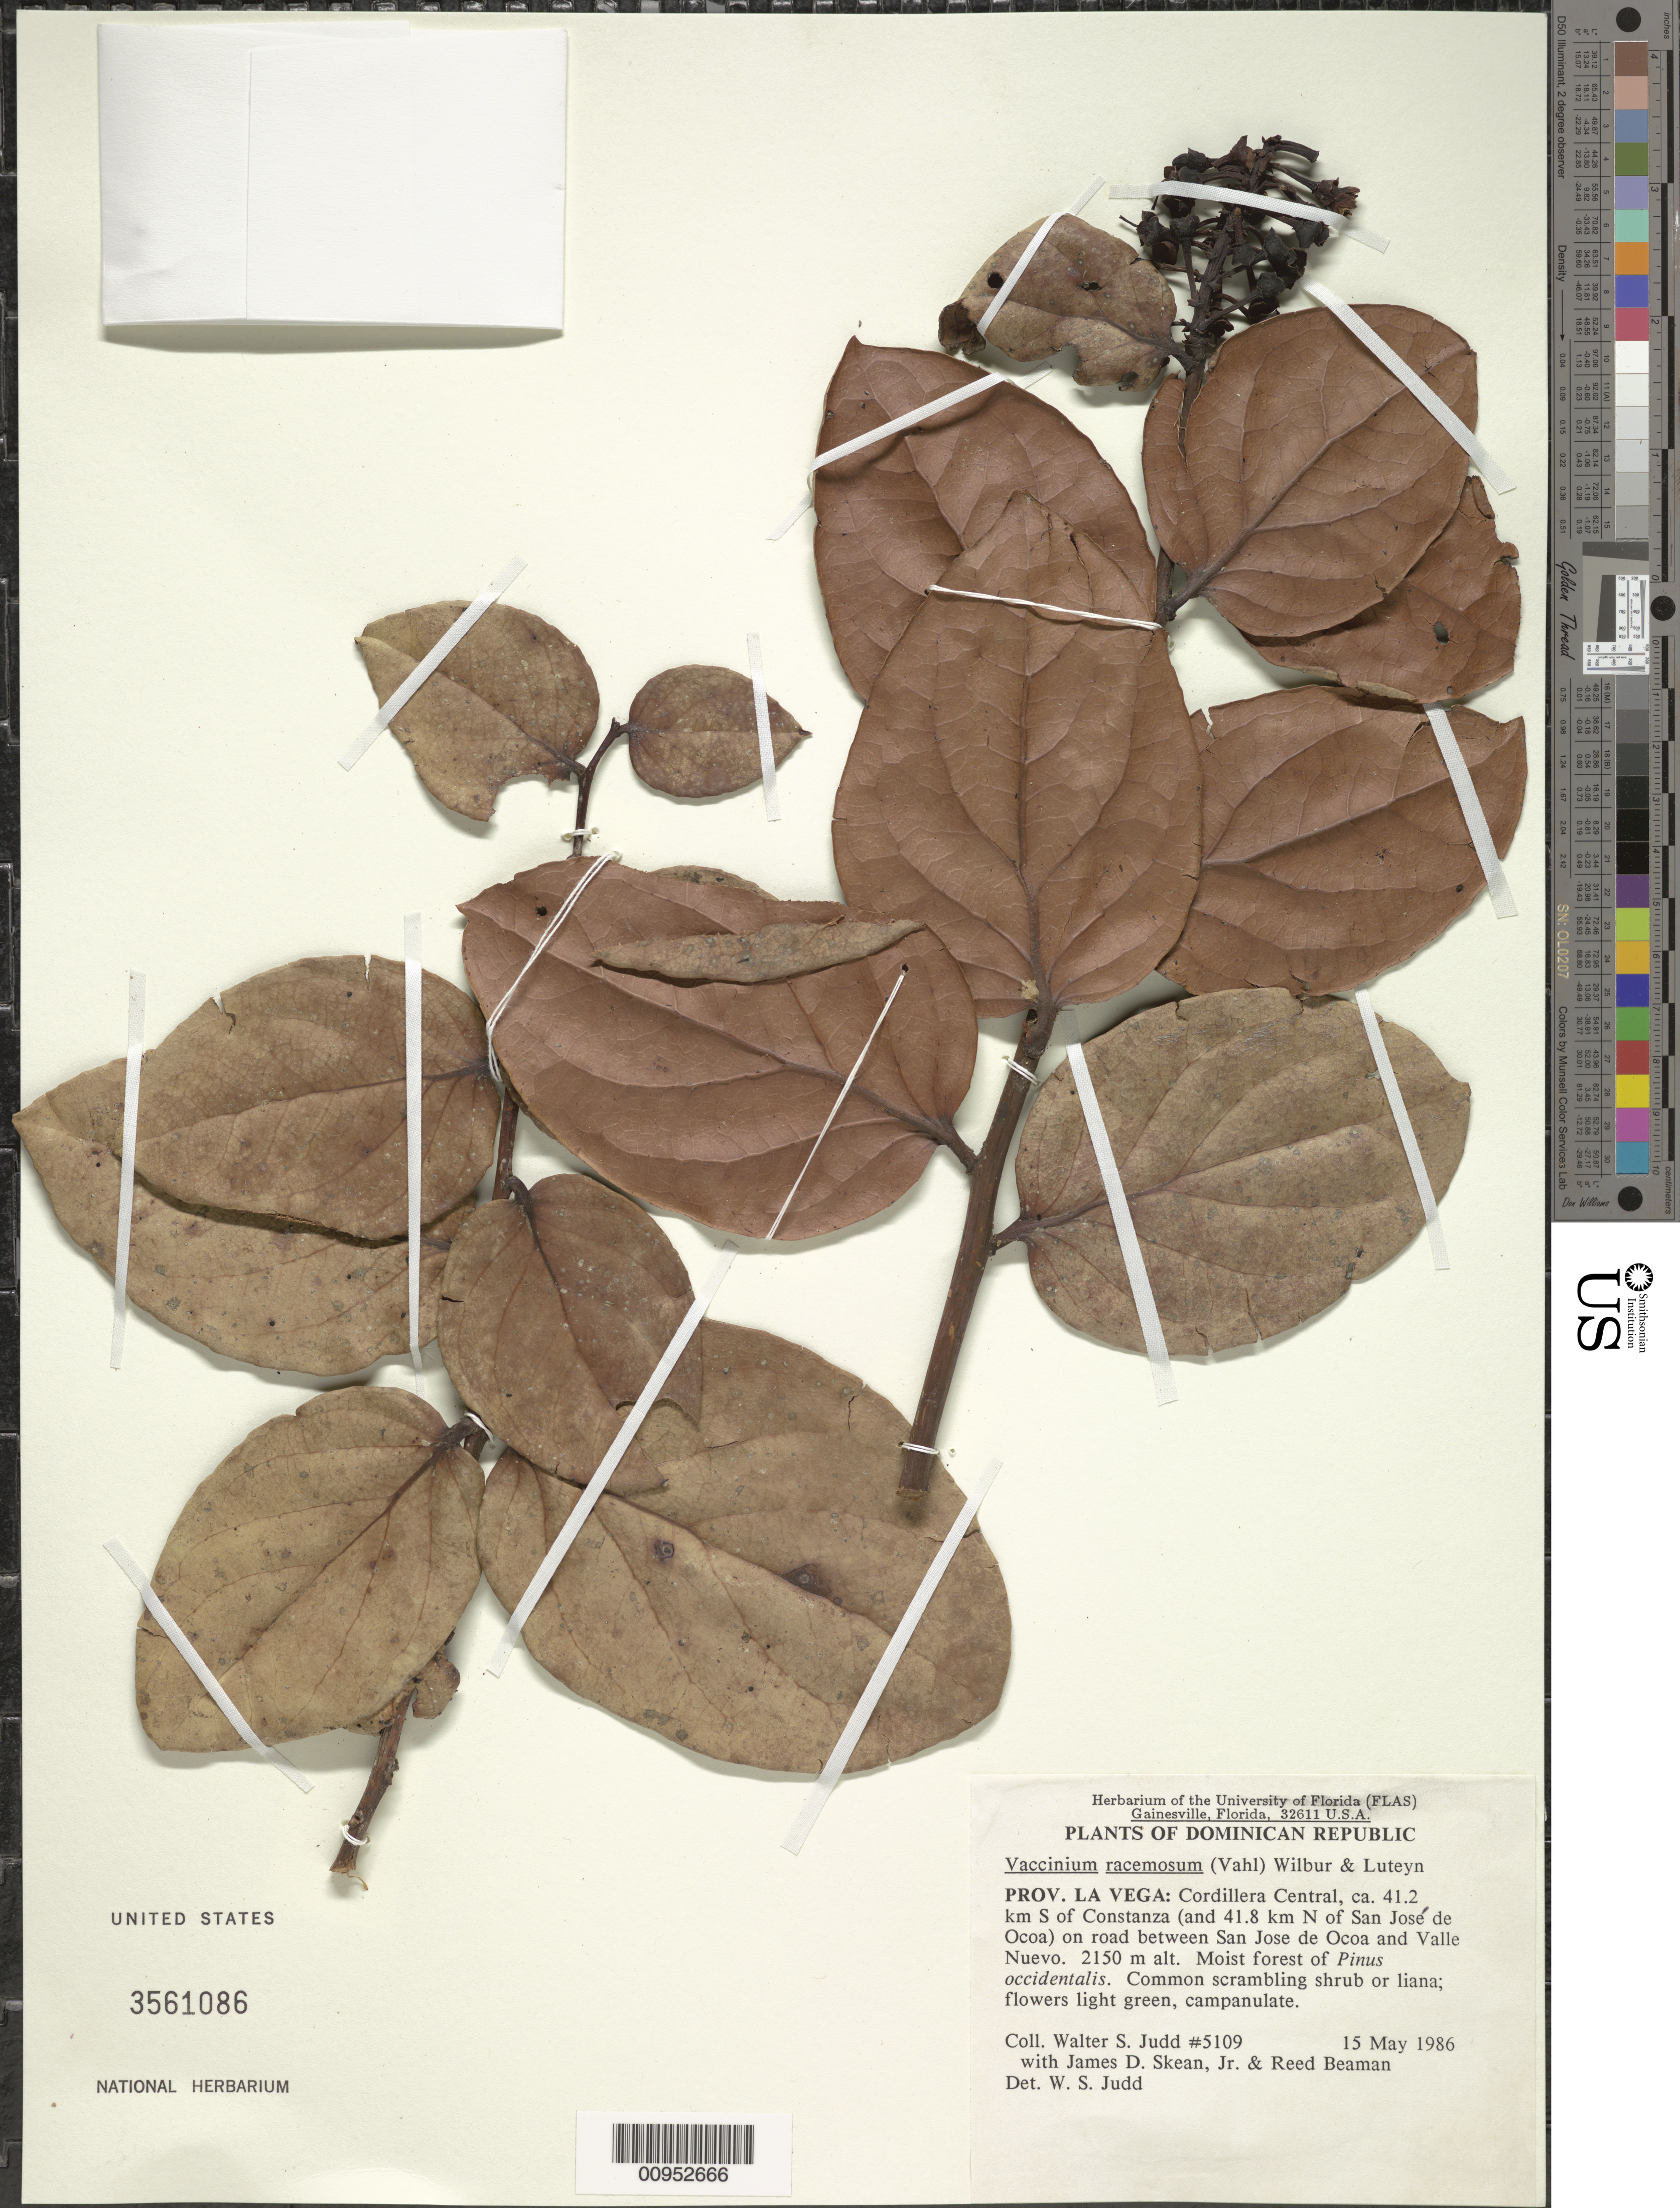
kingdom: Plantae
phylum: Tracheophyta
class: Magnoliopsida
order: Ericales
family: Ericaceae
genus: Vaccinium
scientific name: Vaccinium racemosum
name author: (Vahl) Wilbur & Luteyn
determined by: Judd, Walter S.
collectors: W. S. Judd, J. D. Skean & R. S. Beaman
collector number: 5109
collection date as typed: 15 May 1986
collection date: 1986-05-15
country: Dominican Republic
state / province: La Vega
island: Hispaniola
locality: Cordillera Central, ca. 41.2 km S of Constanza (and 41.8 km N of San José de Ocoa) on road between San José de Ocoa and Valle Nuevo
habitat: Moist forest of Pinus occidentalis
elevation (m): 2150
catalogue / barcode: US 3561086